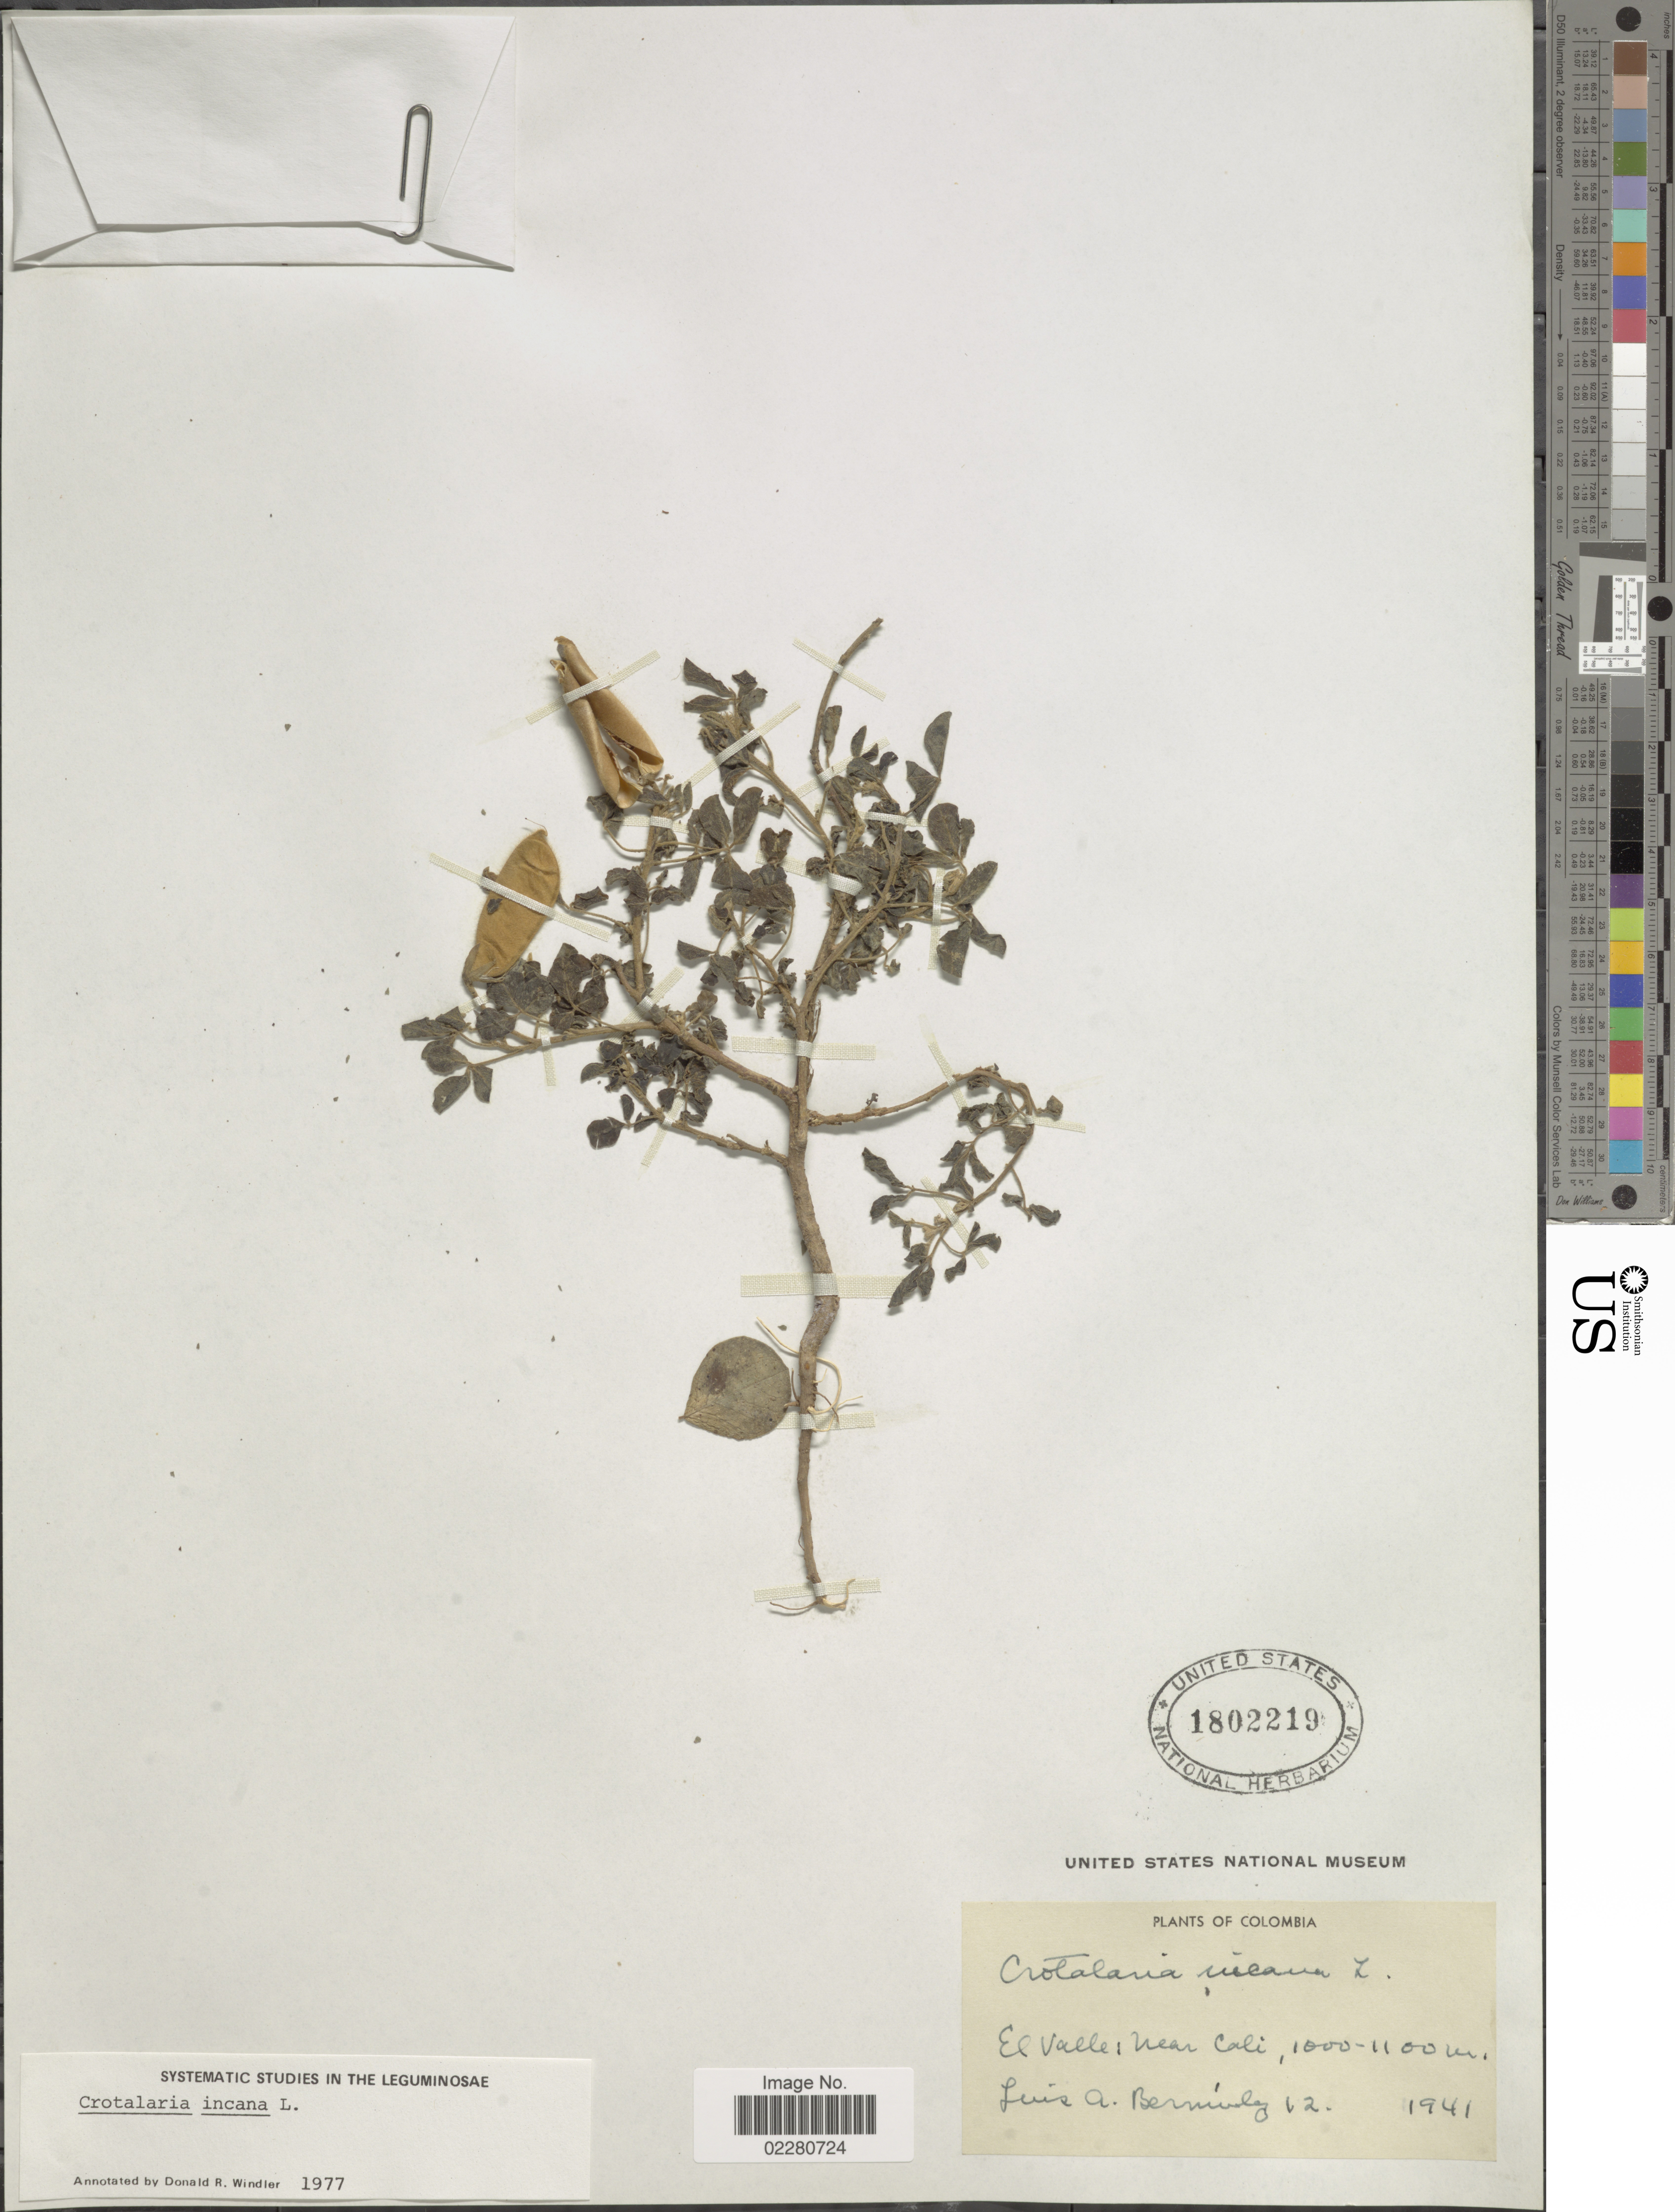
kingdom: Plantae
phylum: Tracheophyta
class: Magnoliopsida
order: Fabales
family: Fabaceae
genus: Crotalaria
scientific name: Crotalaria incana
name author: L.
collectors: L. Bermudez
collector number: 12*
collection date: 1941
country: Colombia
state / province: Valle del Cauca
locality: El ValleL near Cali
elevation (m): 1000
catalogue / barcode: US 1802219